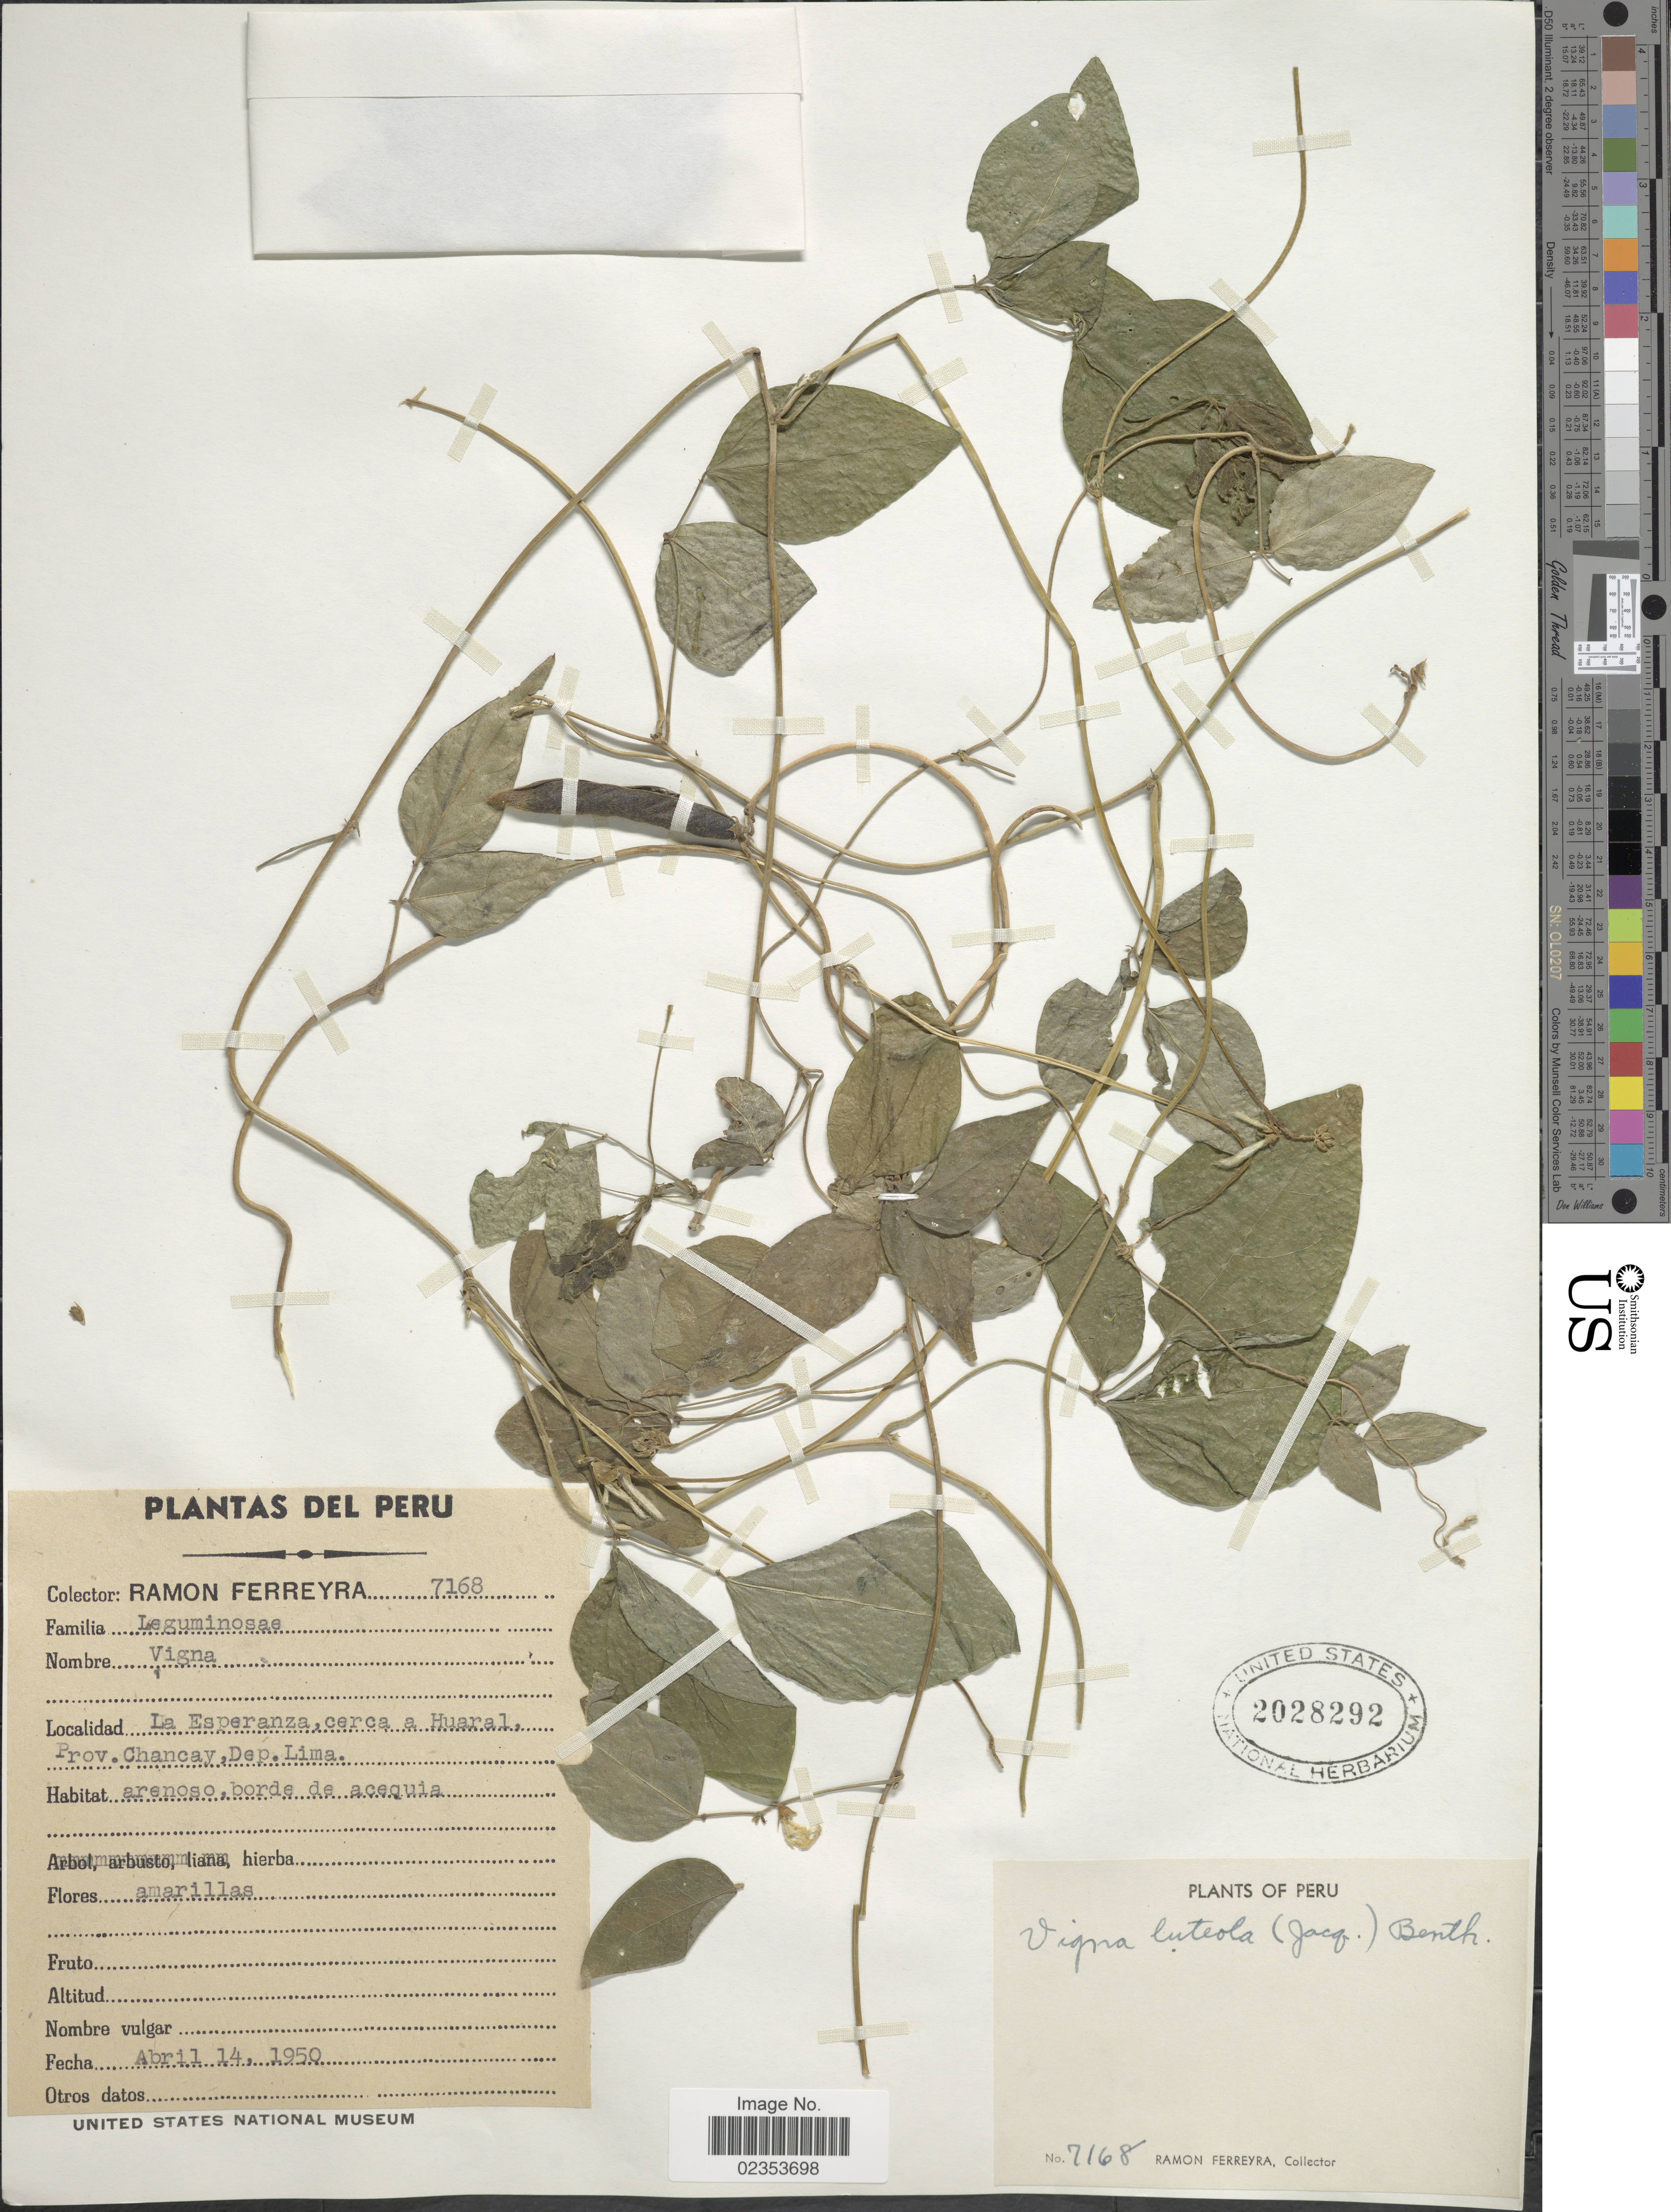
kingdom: Plantae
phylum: Tracheophyta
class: Magnoliopsida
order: Fabales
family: Fabaceae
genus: Vigna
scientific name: Vigna repens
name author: (L.) Kuntze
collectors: R. A. Ferreyra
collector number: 7168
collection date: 1950-04-14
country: Peru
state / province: Lima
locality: La Esperanza, cerca a Huaral, Prov. Chancay, Dep. Lima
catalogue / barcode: US 2028292